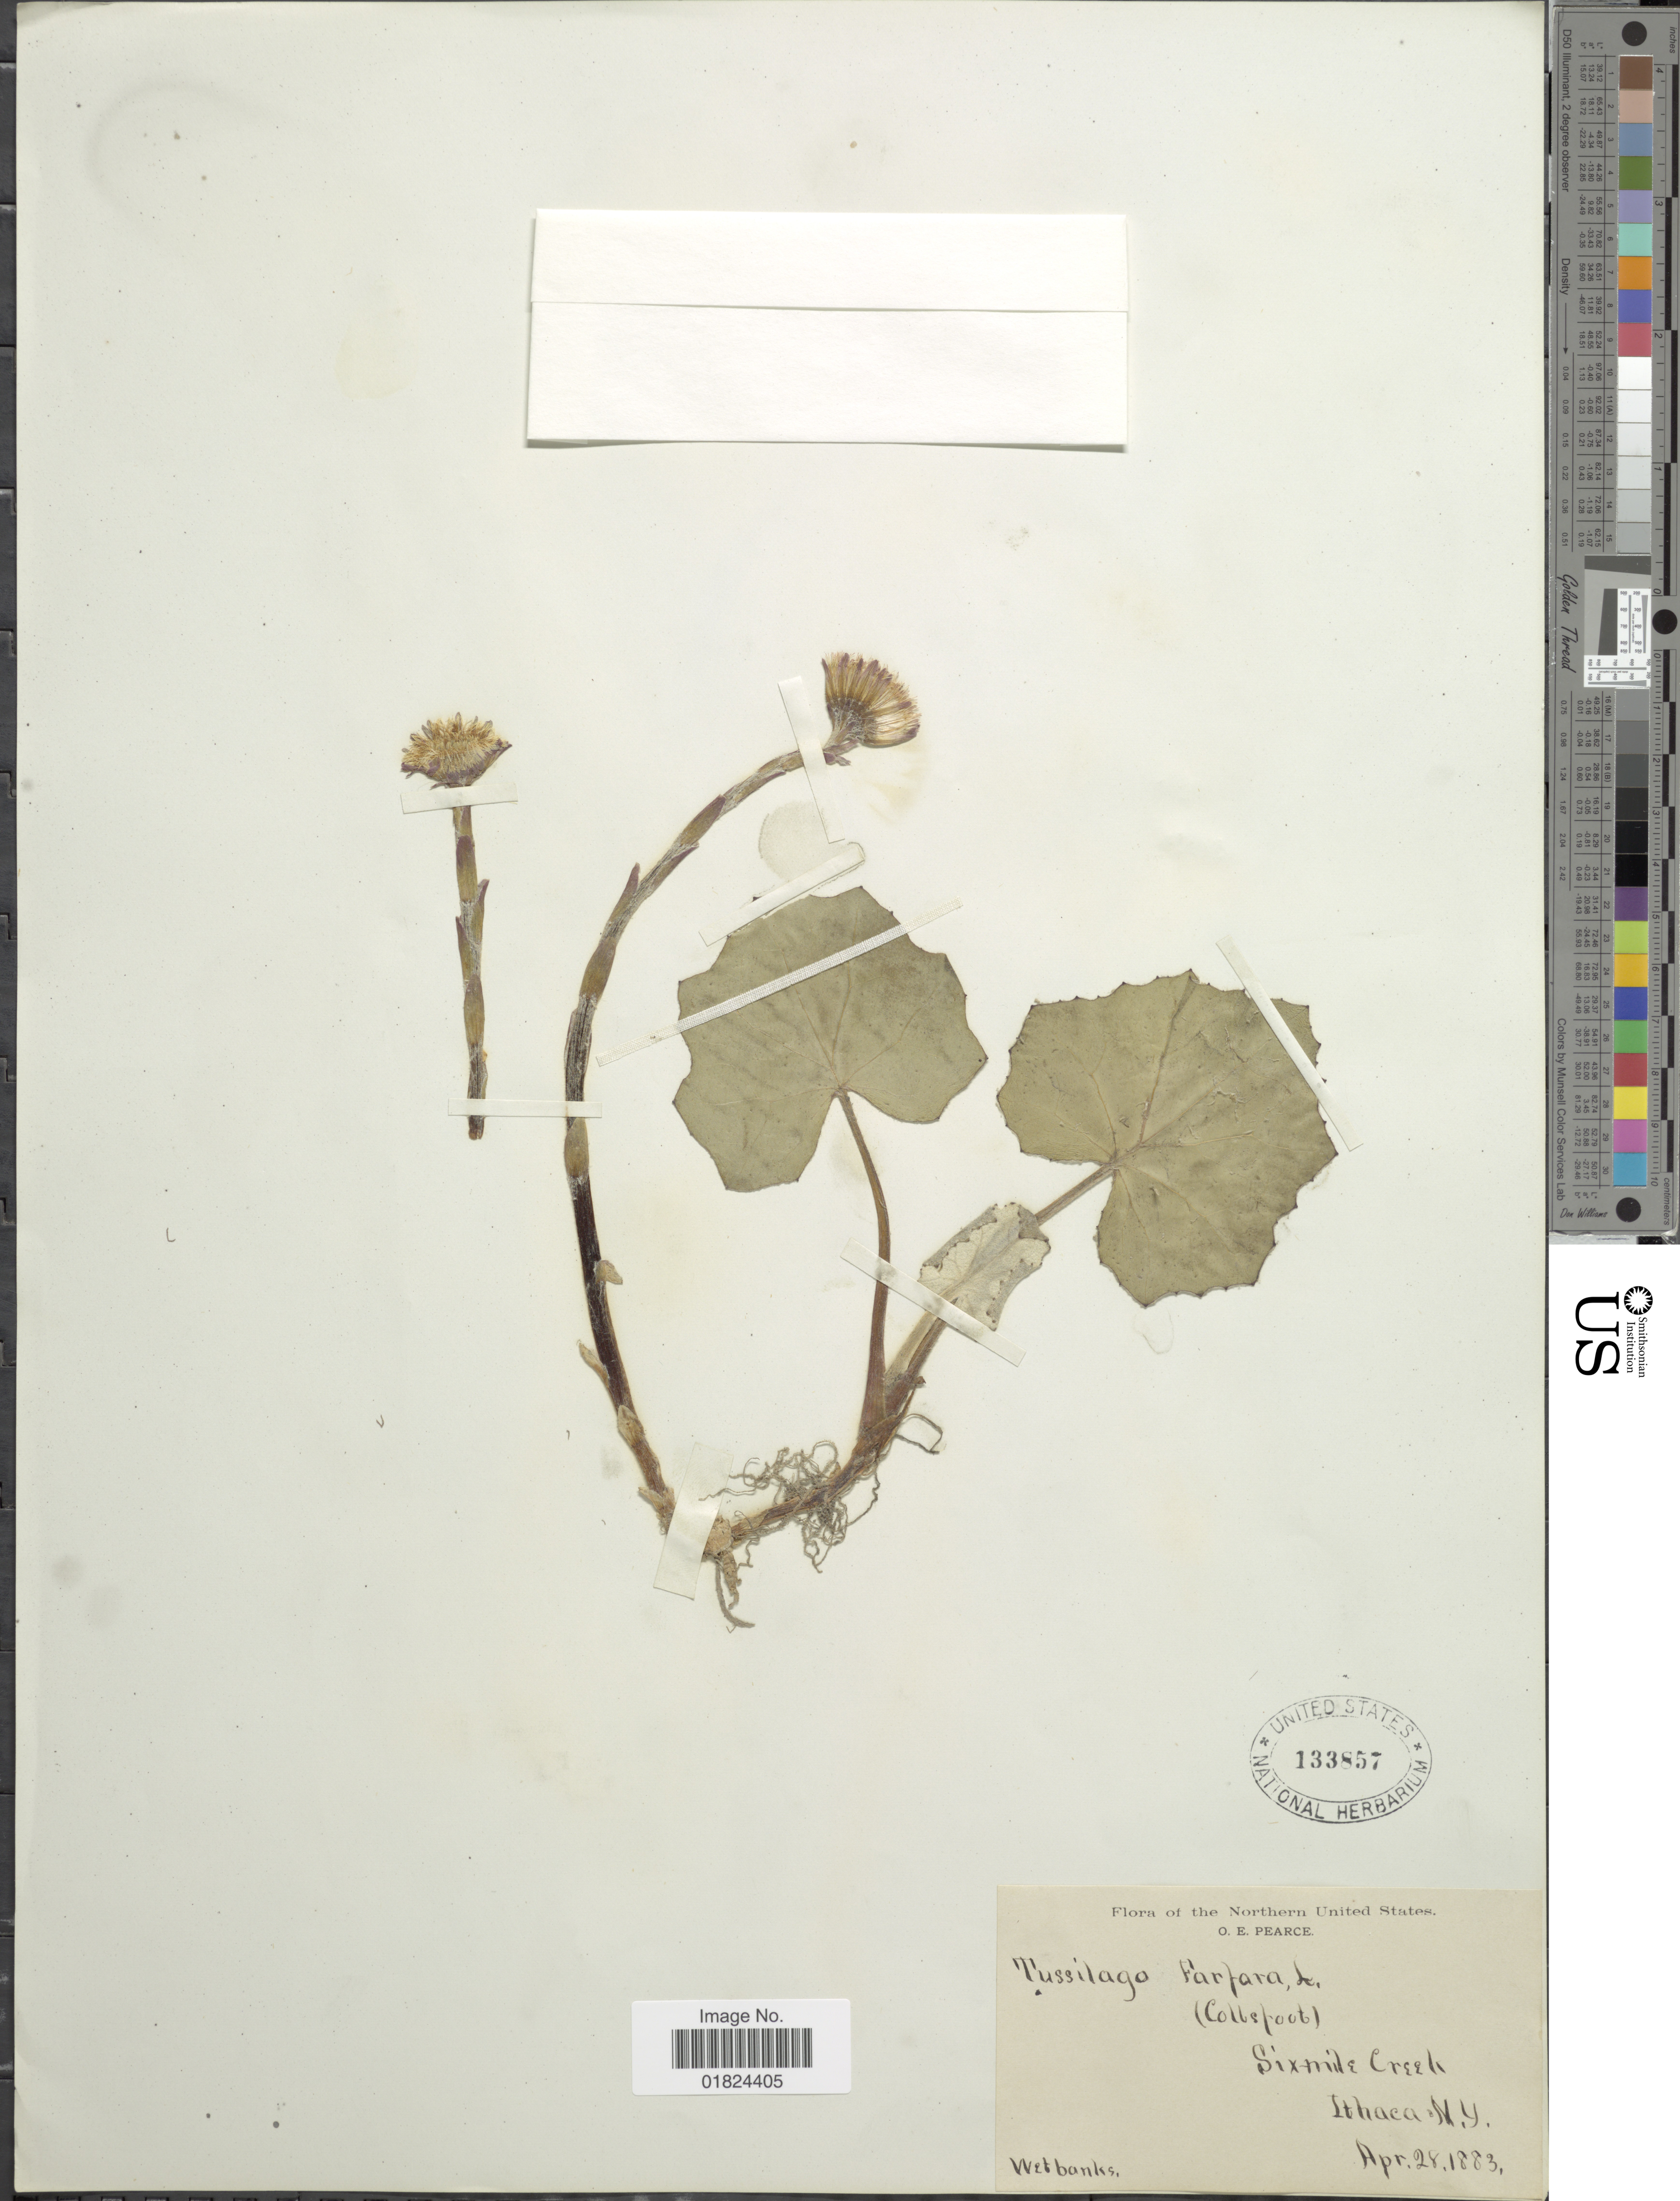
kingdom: Plantae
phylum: Tracheophyta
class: Magnoliopsida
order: Asterales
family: Asteraceae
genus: Tussilago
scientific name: Tussilago farfara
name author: L.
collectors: O. E. Pearce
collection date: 1883-04-24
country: United States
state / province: New York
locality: Northern United States, Six-mile Creek, Ithaca.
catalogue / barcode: US 133857